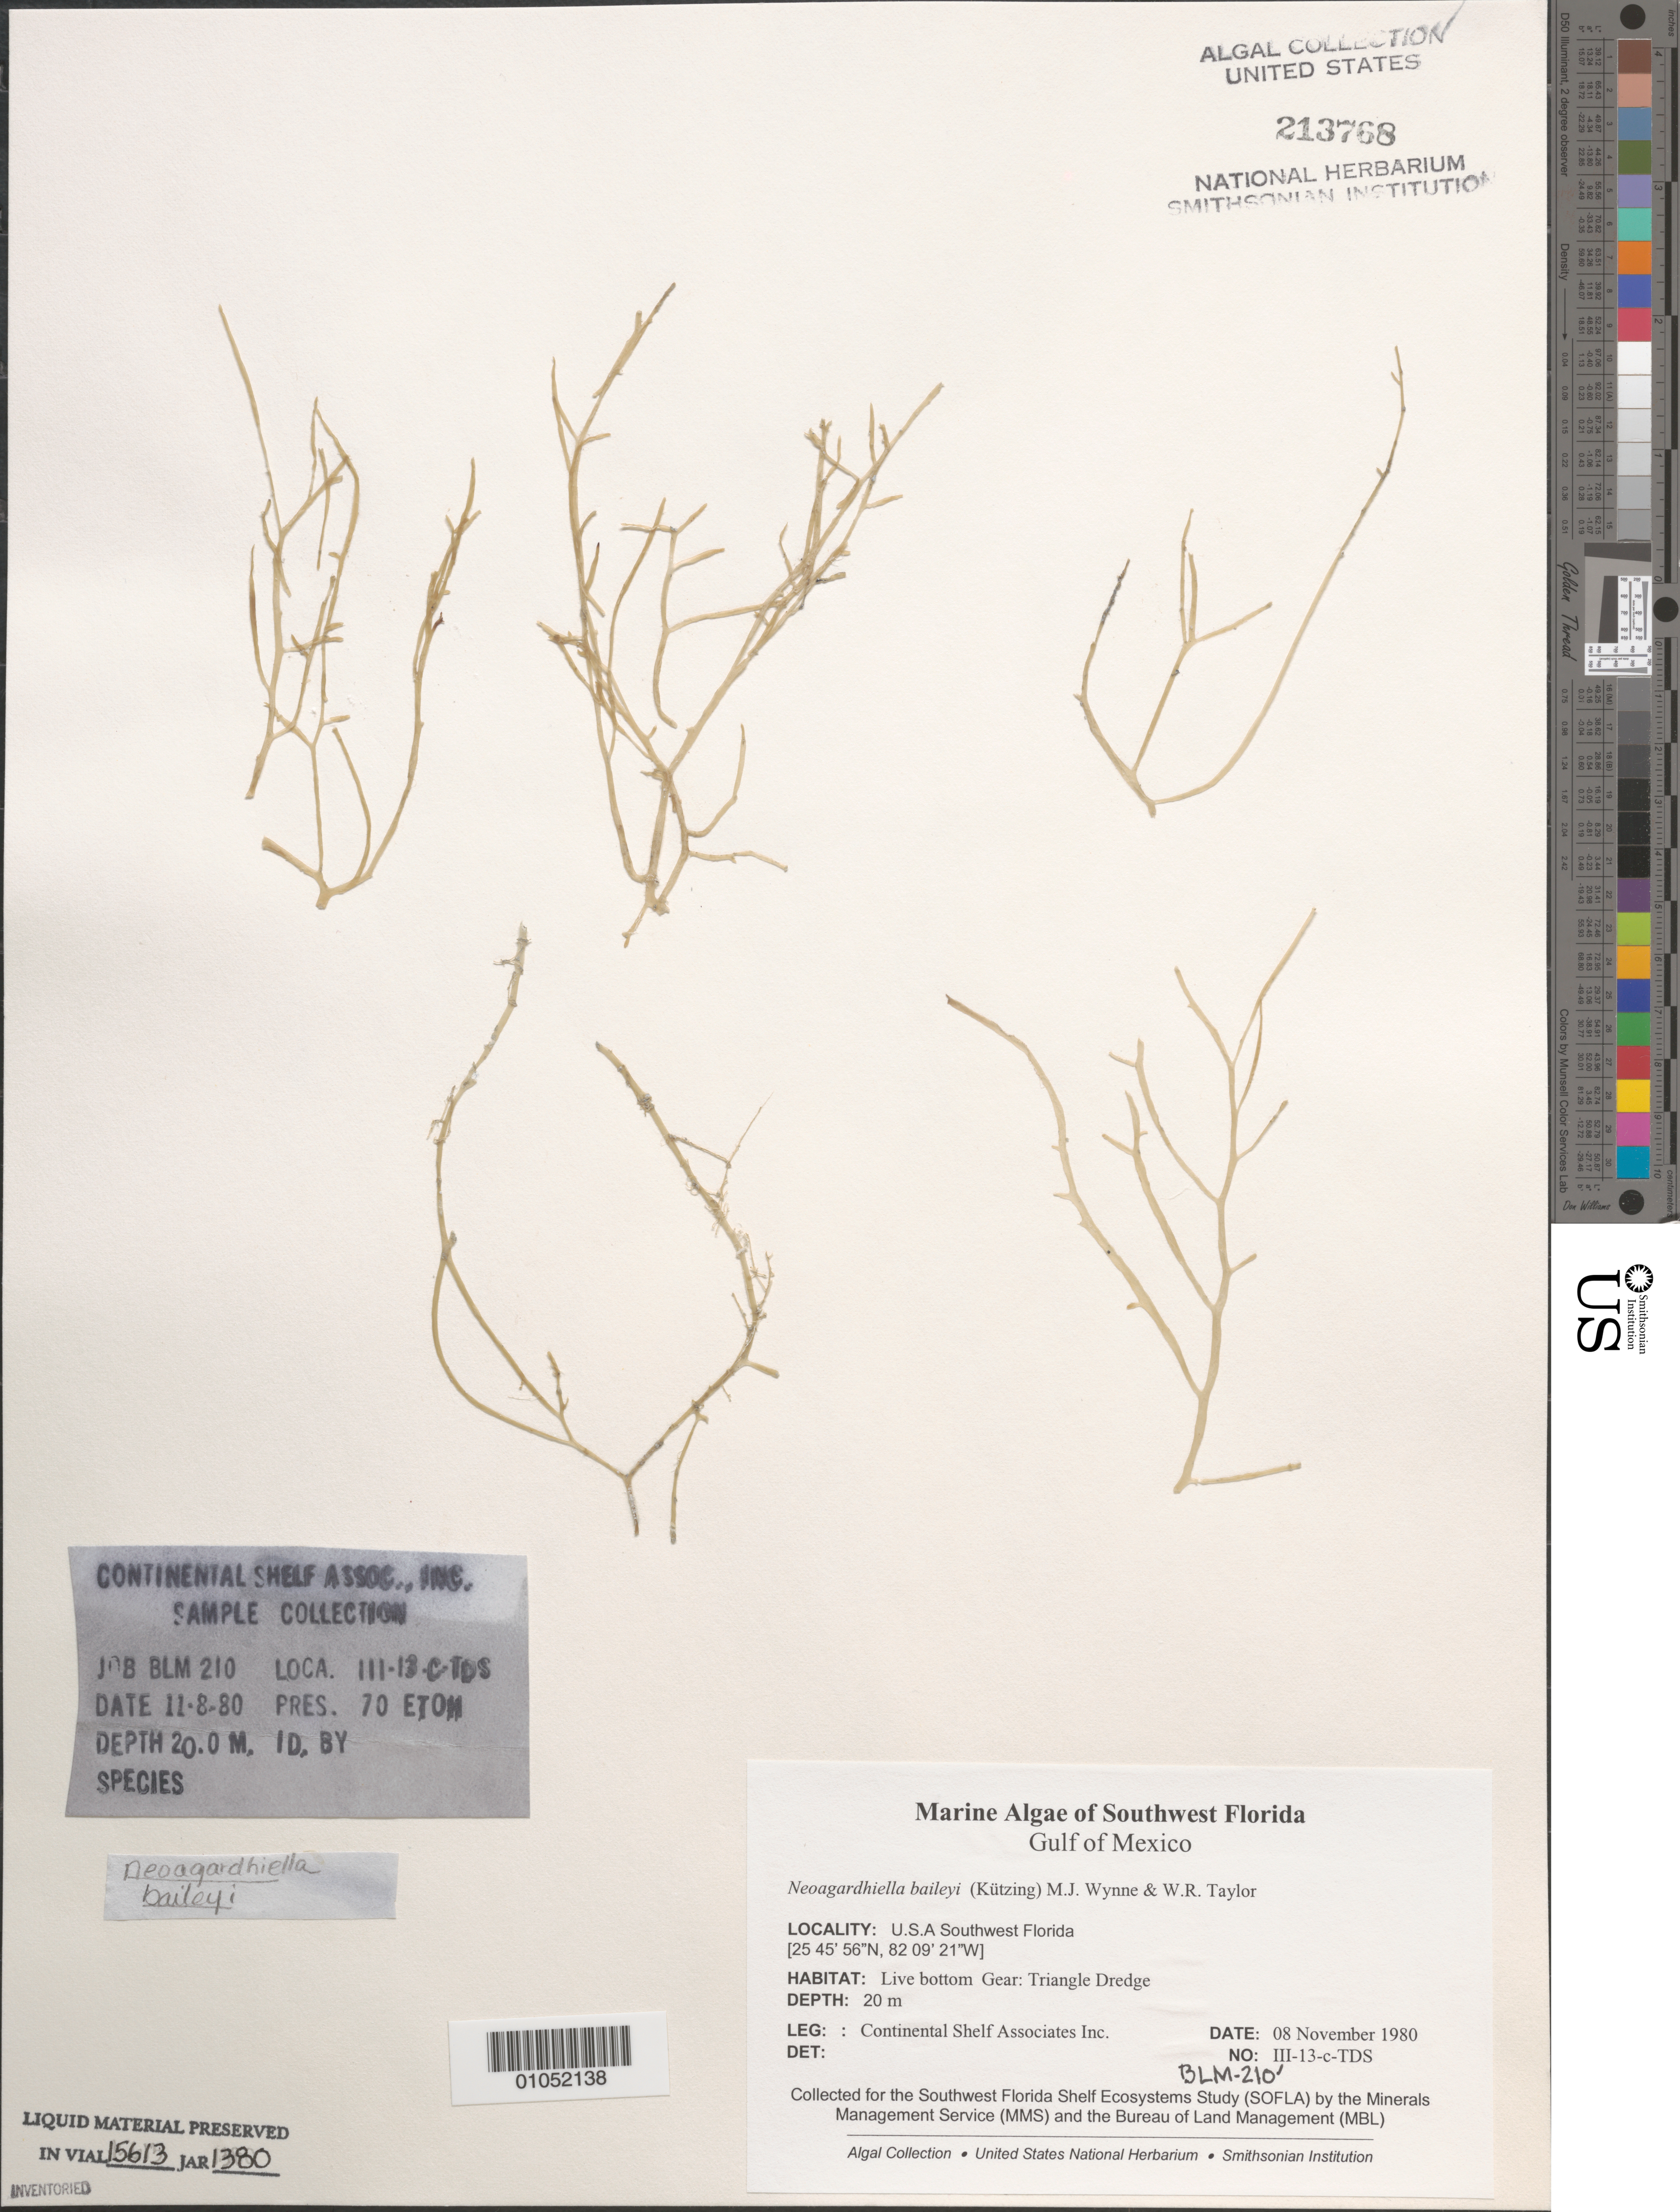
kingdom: Plantae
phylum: Rhodophyta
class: Florideophyceae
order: Gigartinales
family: Solieriaceae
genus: Agardhiella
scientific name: Agardhiella subulata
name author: (C. Agardh) G.T.Kraft & M.J. Wynne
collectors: Continental Shelf Associates for the MMS/BLM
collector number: BLM-210-III-13-C-TDS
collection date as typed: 08 Nov 1980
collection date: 1980-11-08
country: United States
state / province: Florida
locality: Gulf of Mexico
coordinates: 25 45'56"N, 82 09'21"W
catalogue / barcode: US 213768